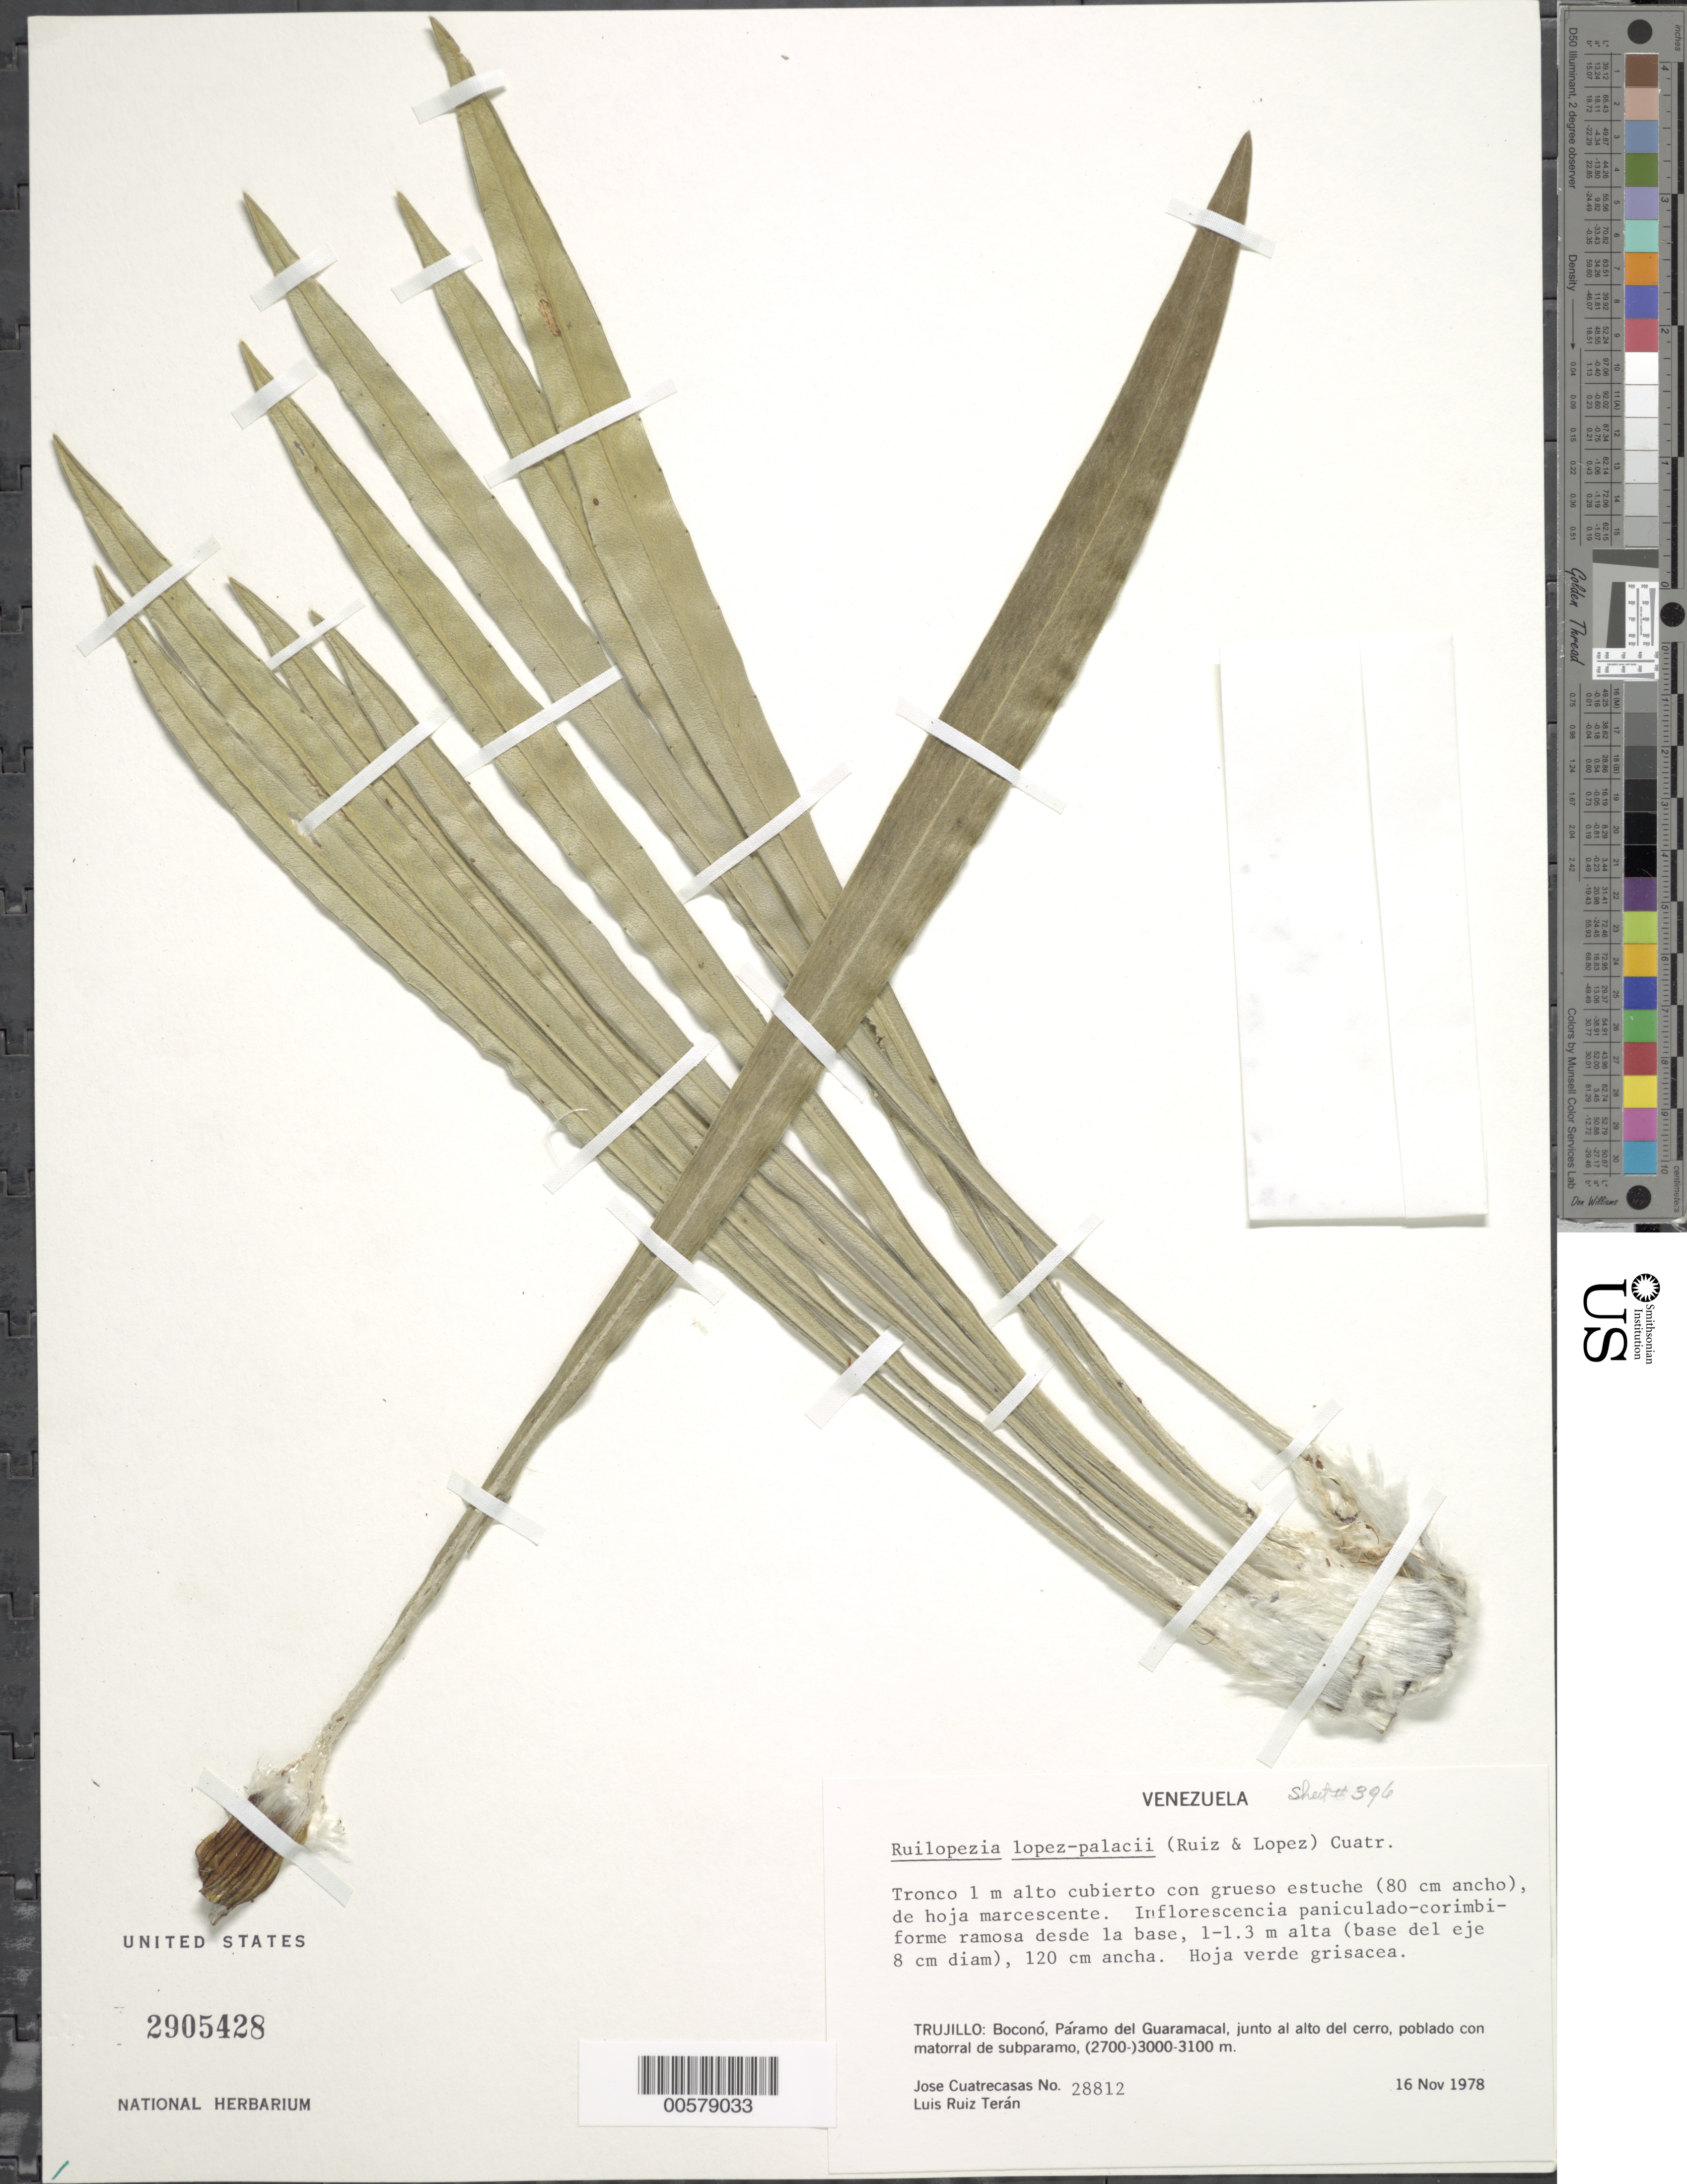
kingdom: Plantae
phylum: Tracheophyta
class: Magnoliopsida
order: Asterales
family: Asteraceae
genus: Ruilopezia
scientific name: Ruilopezia lopez-palacii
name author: (Ruíz-Terán & López Fig.) Cuatrec.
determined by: Cuatrecasas, J.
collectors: J. Cuatrecasas & L. E. Ruíz-Terán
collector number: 28812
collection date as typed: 16 Nov 1978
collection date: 1978-11-16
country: Venezuela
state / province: Trujillo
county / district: Boconó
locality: Páramo de Guaramacal, junto al alto del cerro, poblado con matorral de subparamo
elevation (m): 2700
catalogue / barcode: US 2905428